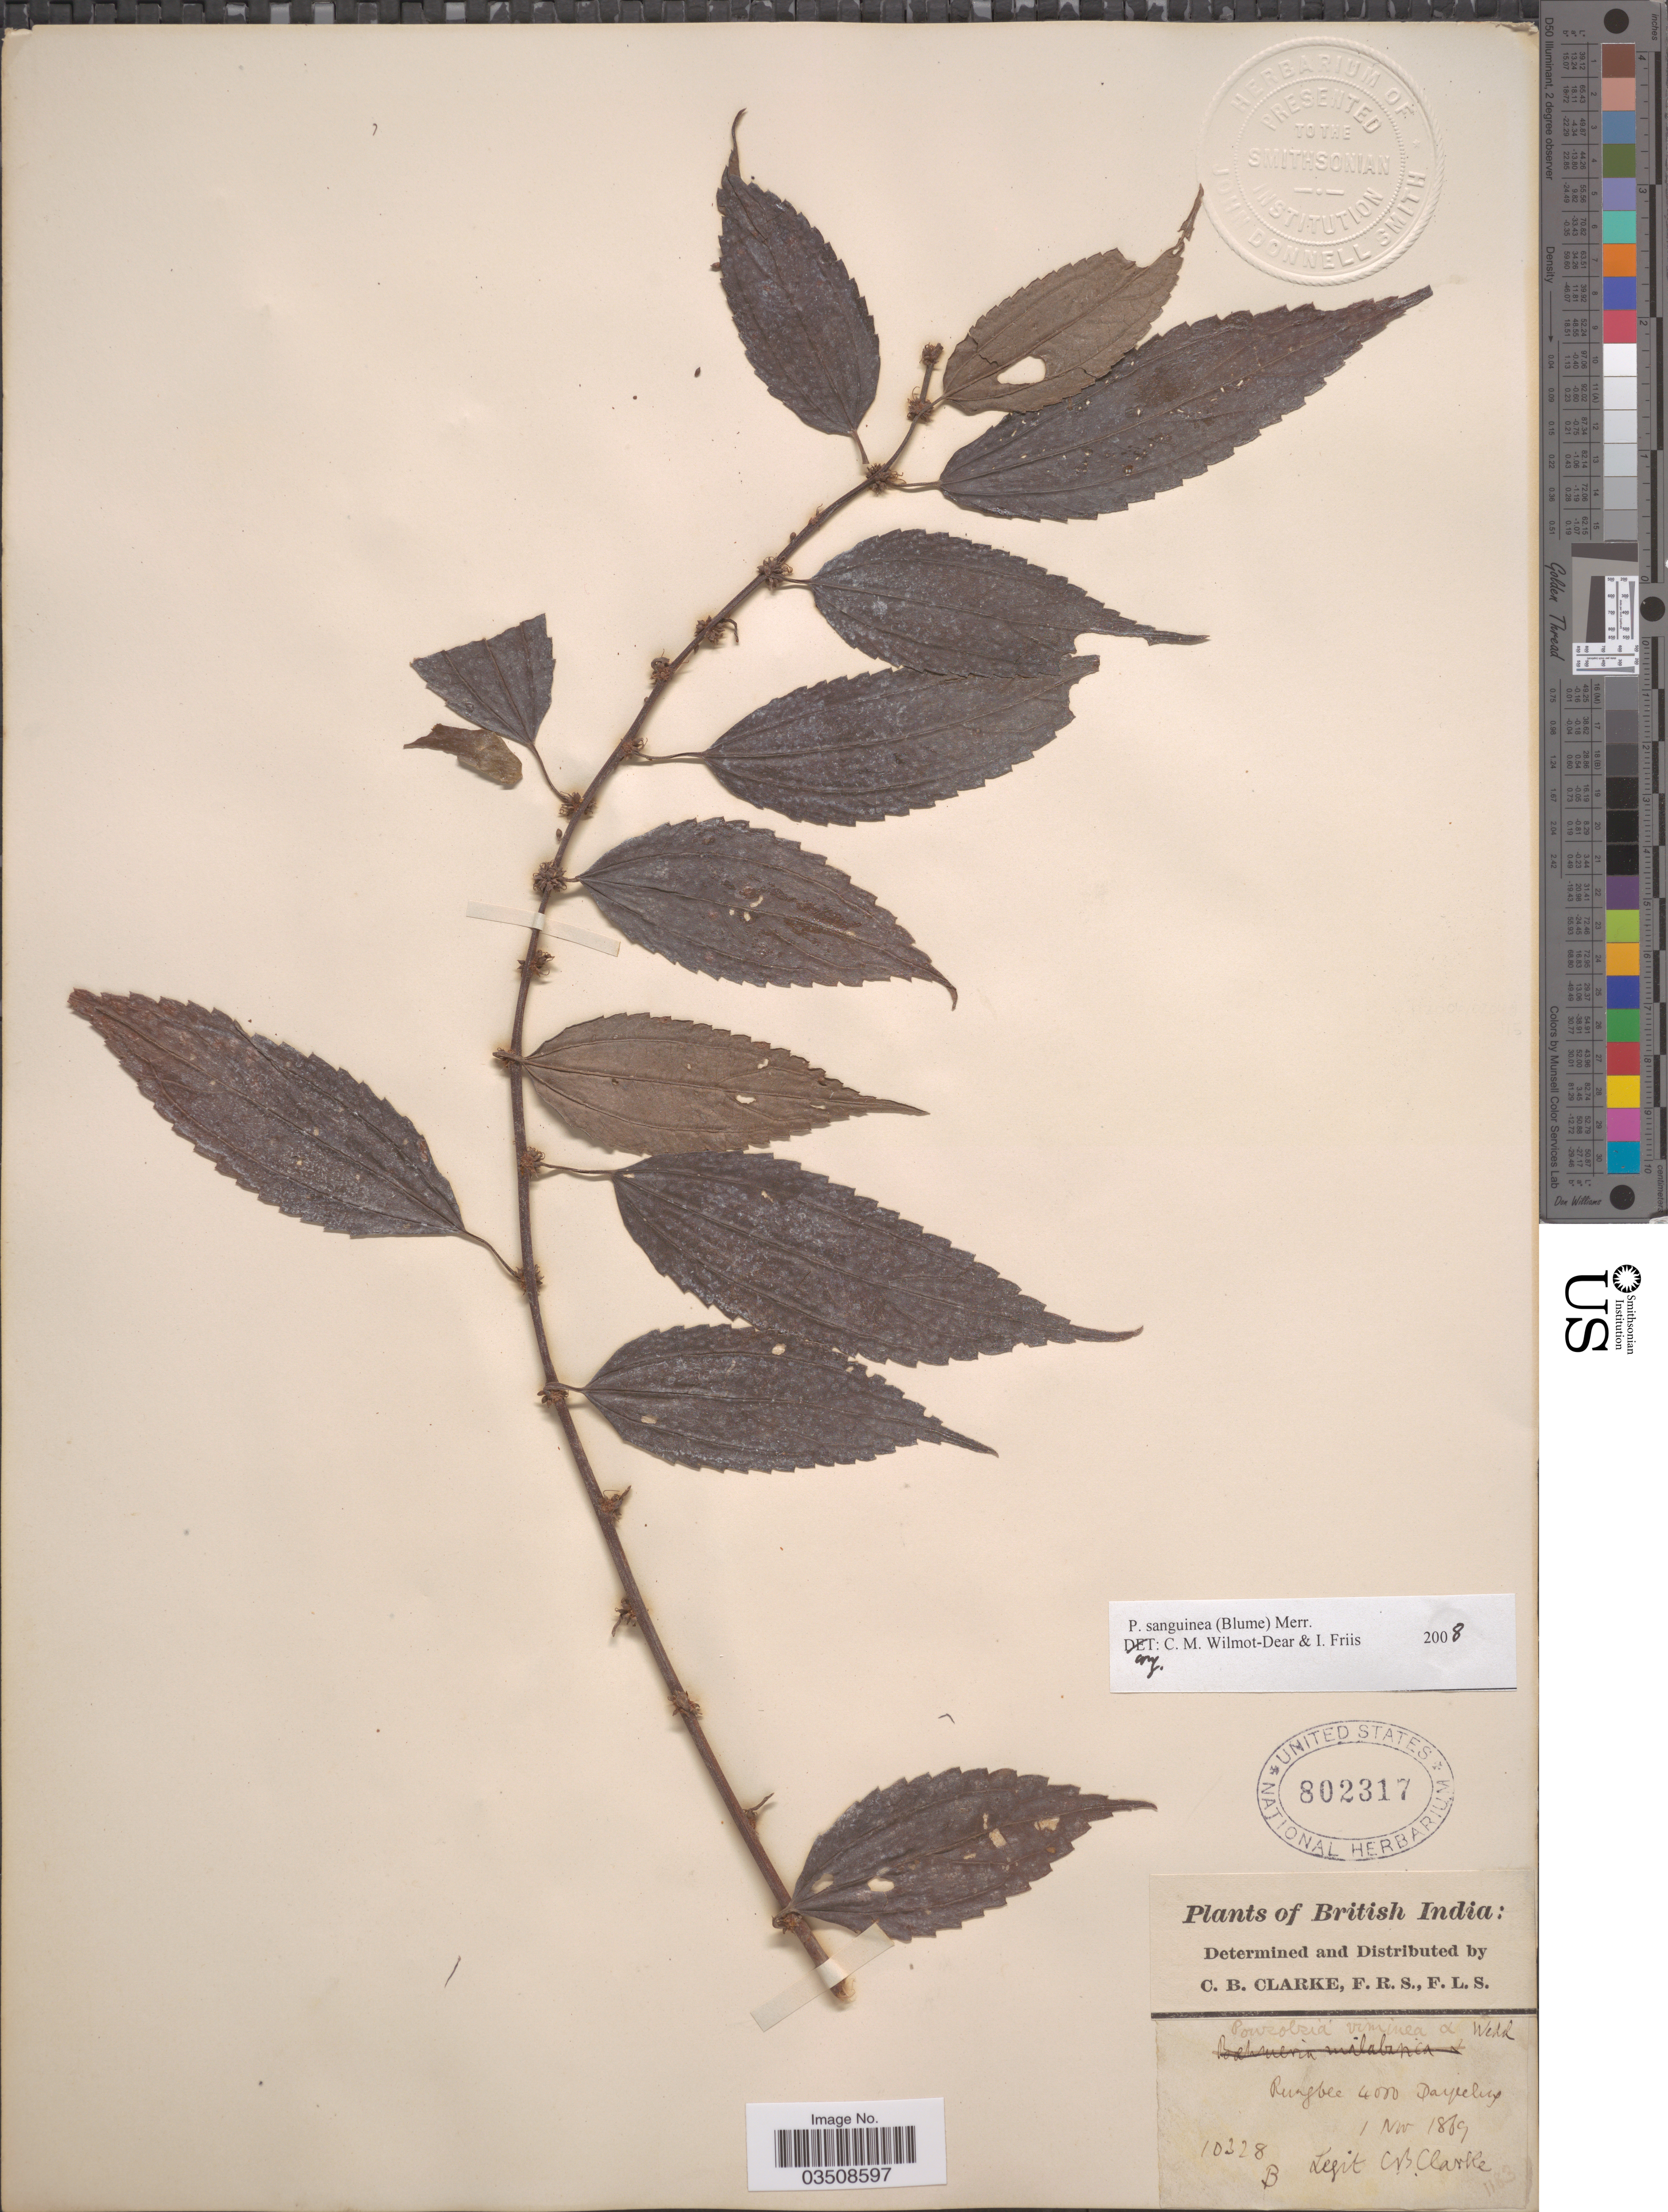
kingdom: Plantae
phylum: Tracheophyta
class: Magnoliopsida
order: Rosales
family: Urticaceae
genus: Pouzolzia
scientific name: Pouzolzia sanguinea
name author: (Blume) Merr.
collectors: C. B. Clarke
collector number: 10328 B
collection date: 1869-11-01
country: India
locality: British India. Rungbee. Darjeeling.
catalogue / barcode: US 802317